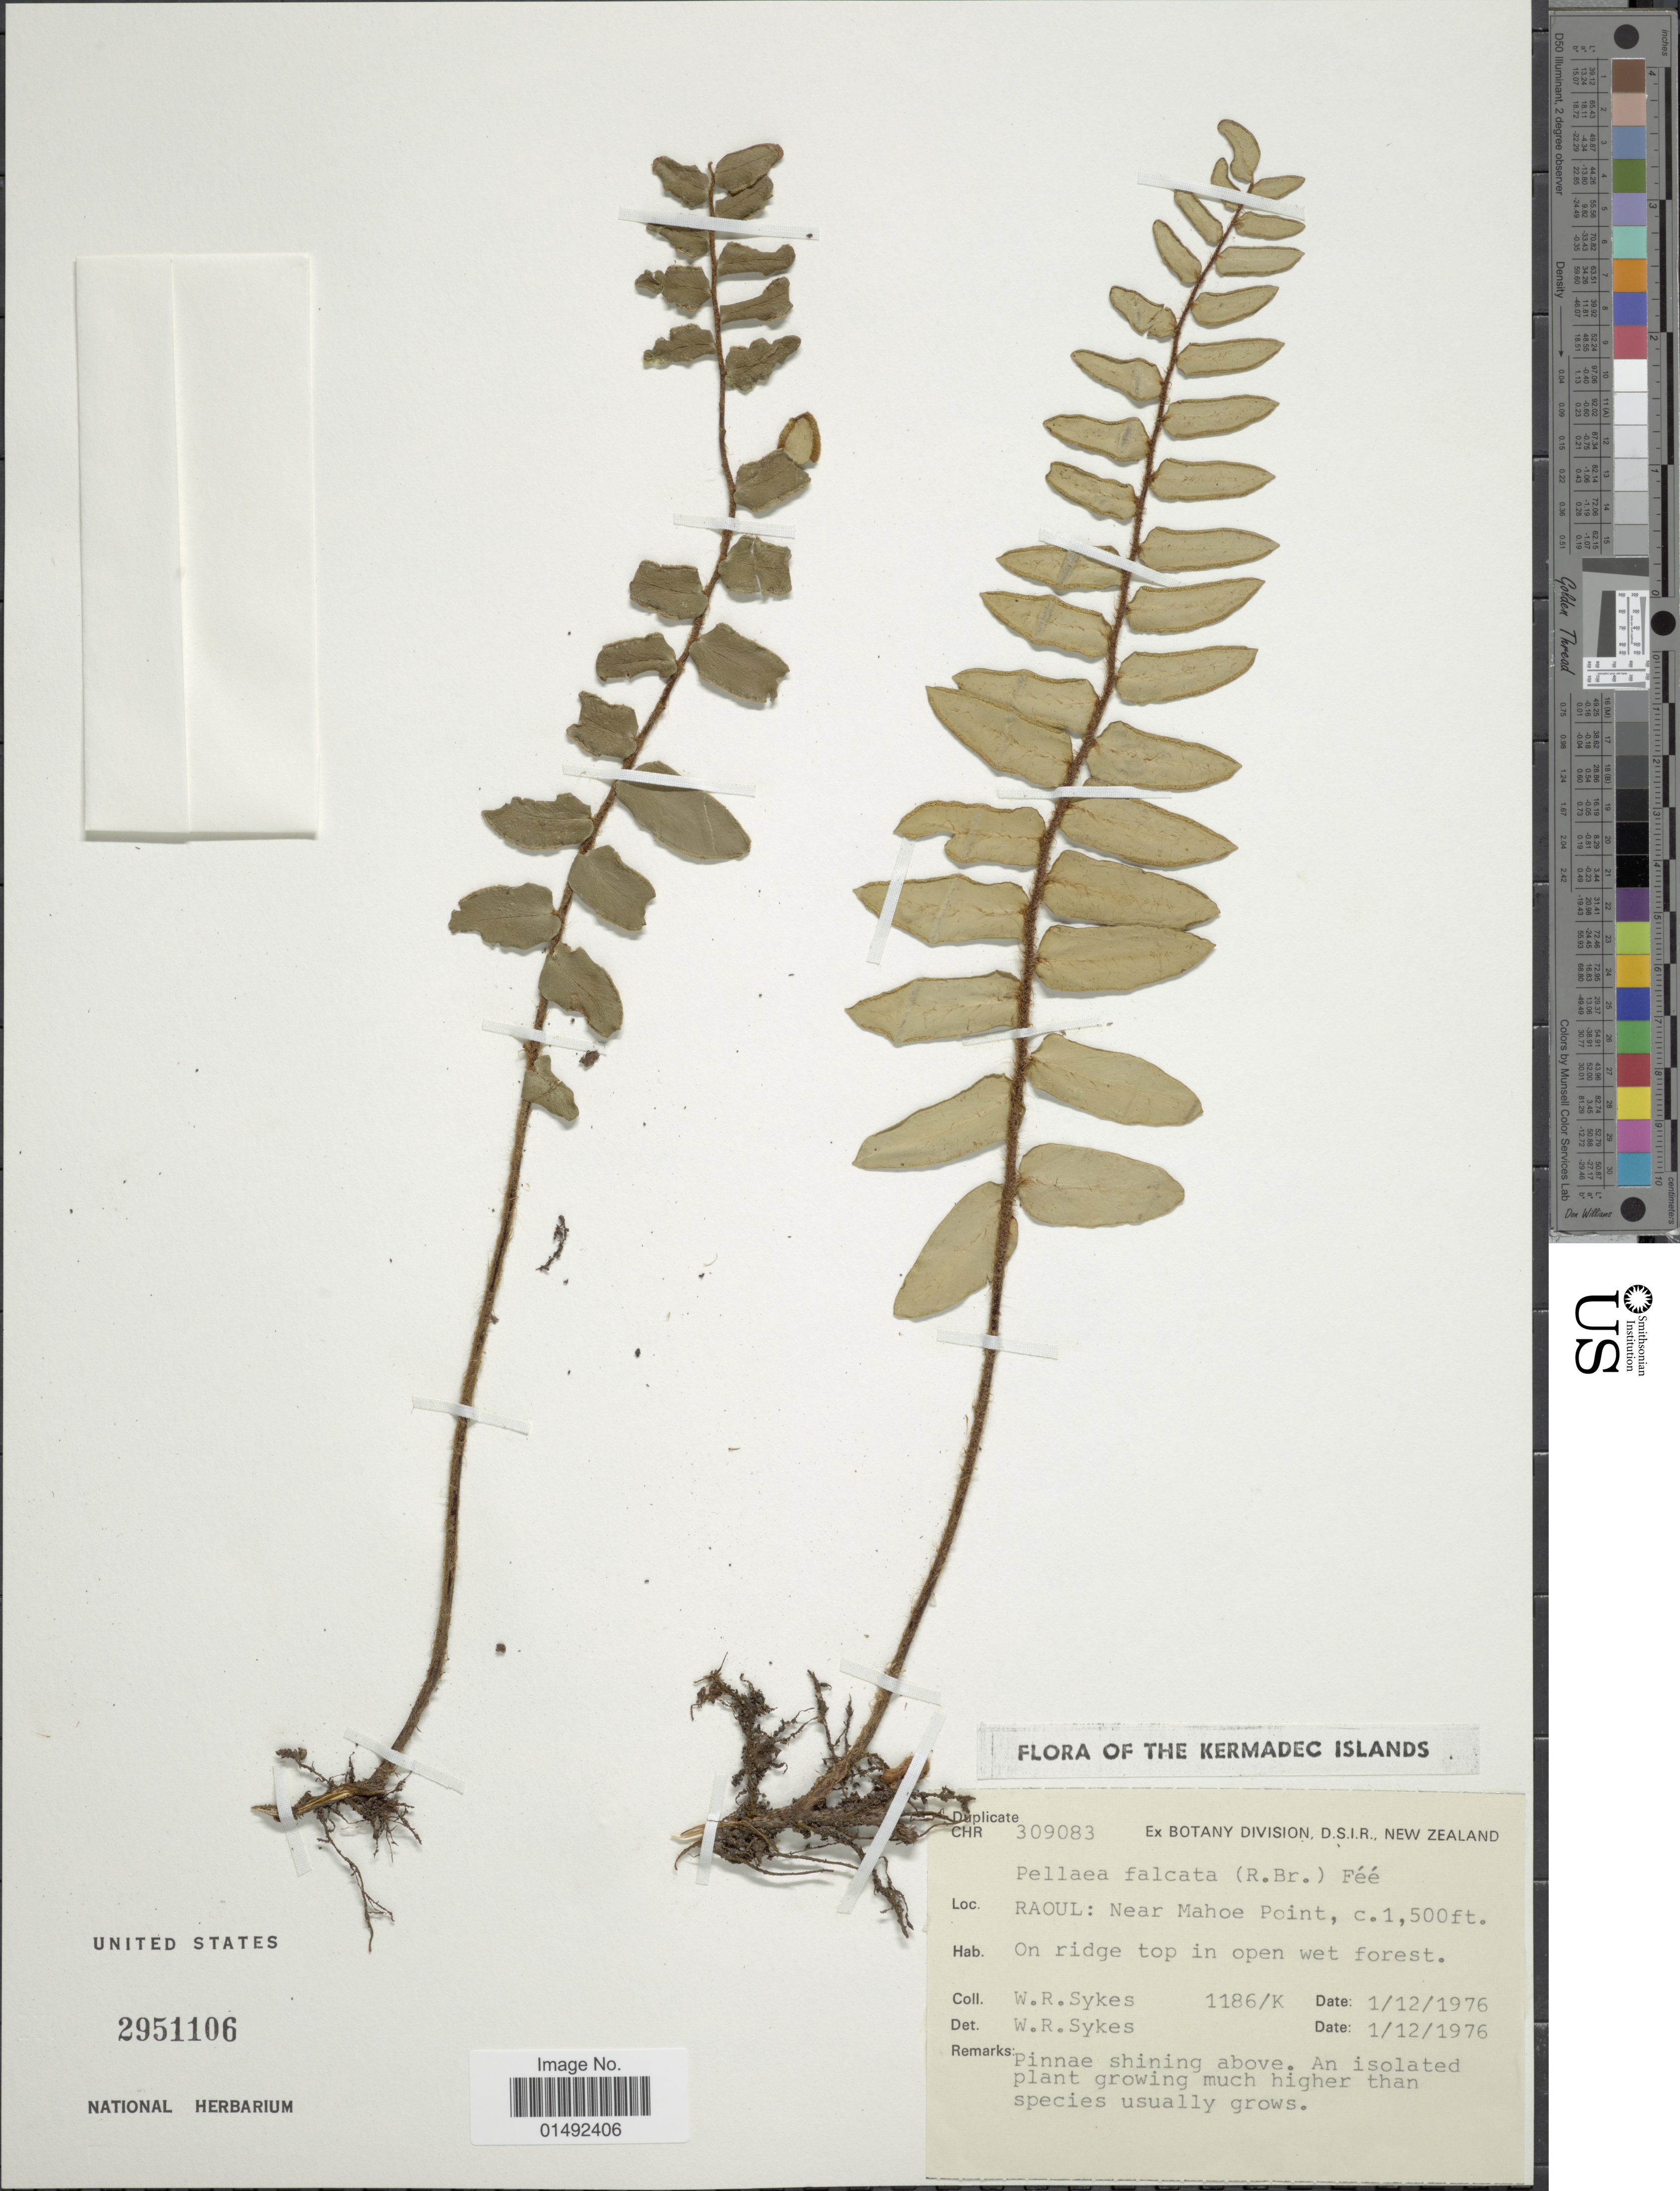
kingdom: Plantae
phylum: Tracheophyta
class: Polypodiopsida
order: Polypodiales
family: Pteridaceae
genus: Pellaea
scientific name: Pellaea falcata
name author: Fée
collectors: W. R. Sykes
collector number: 1186/K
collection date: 1976-12-01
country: New Zealand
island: Raoul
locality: Raoul: Near Mahoe Point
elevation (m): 457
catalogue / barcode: US 2951106